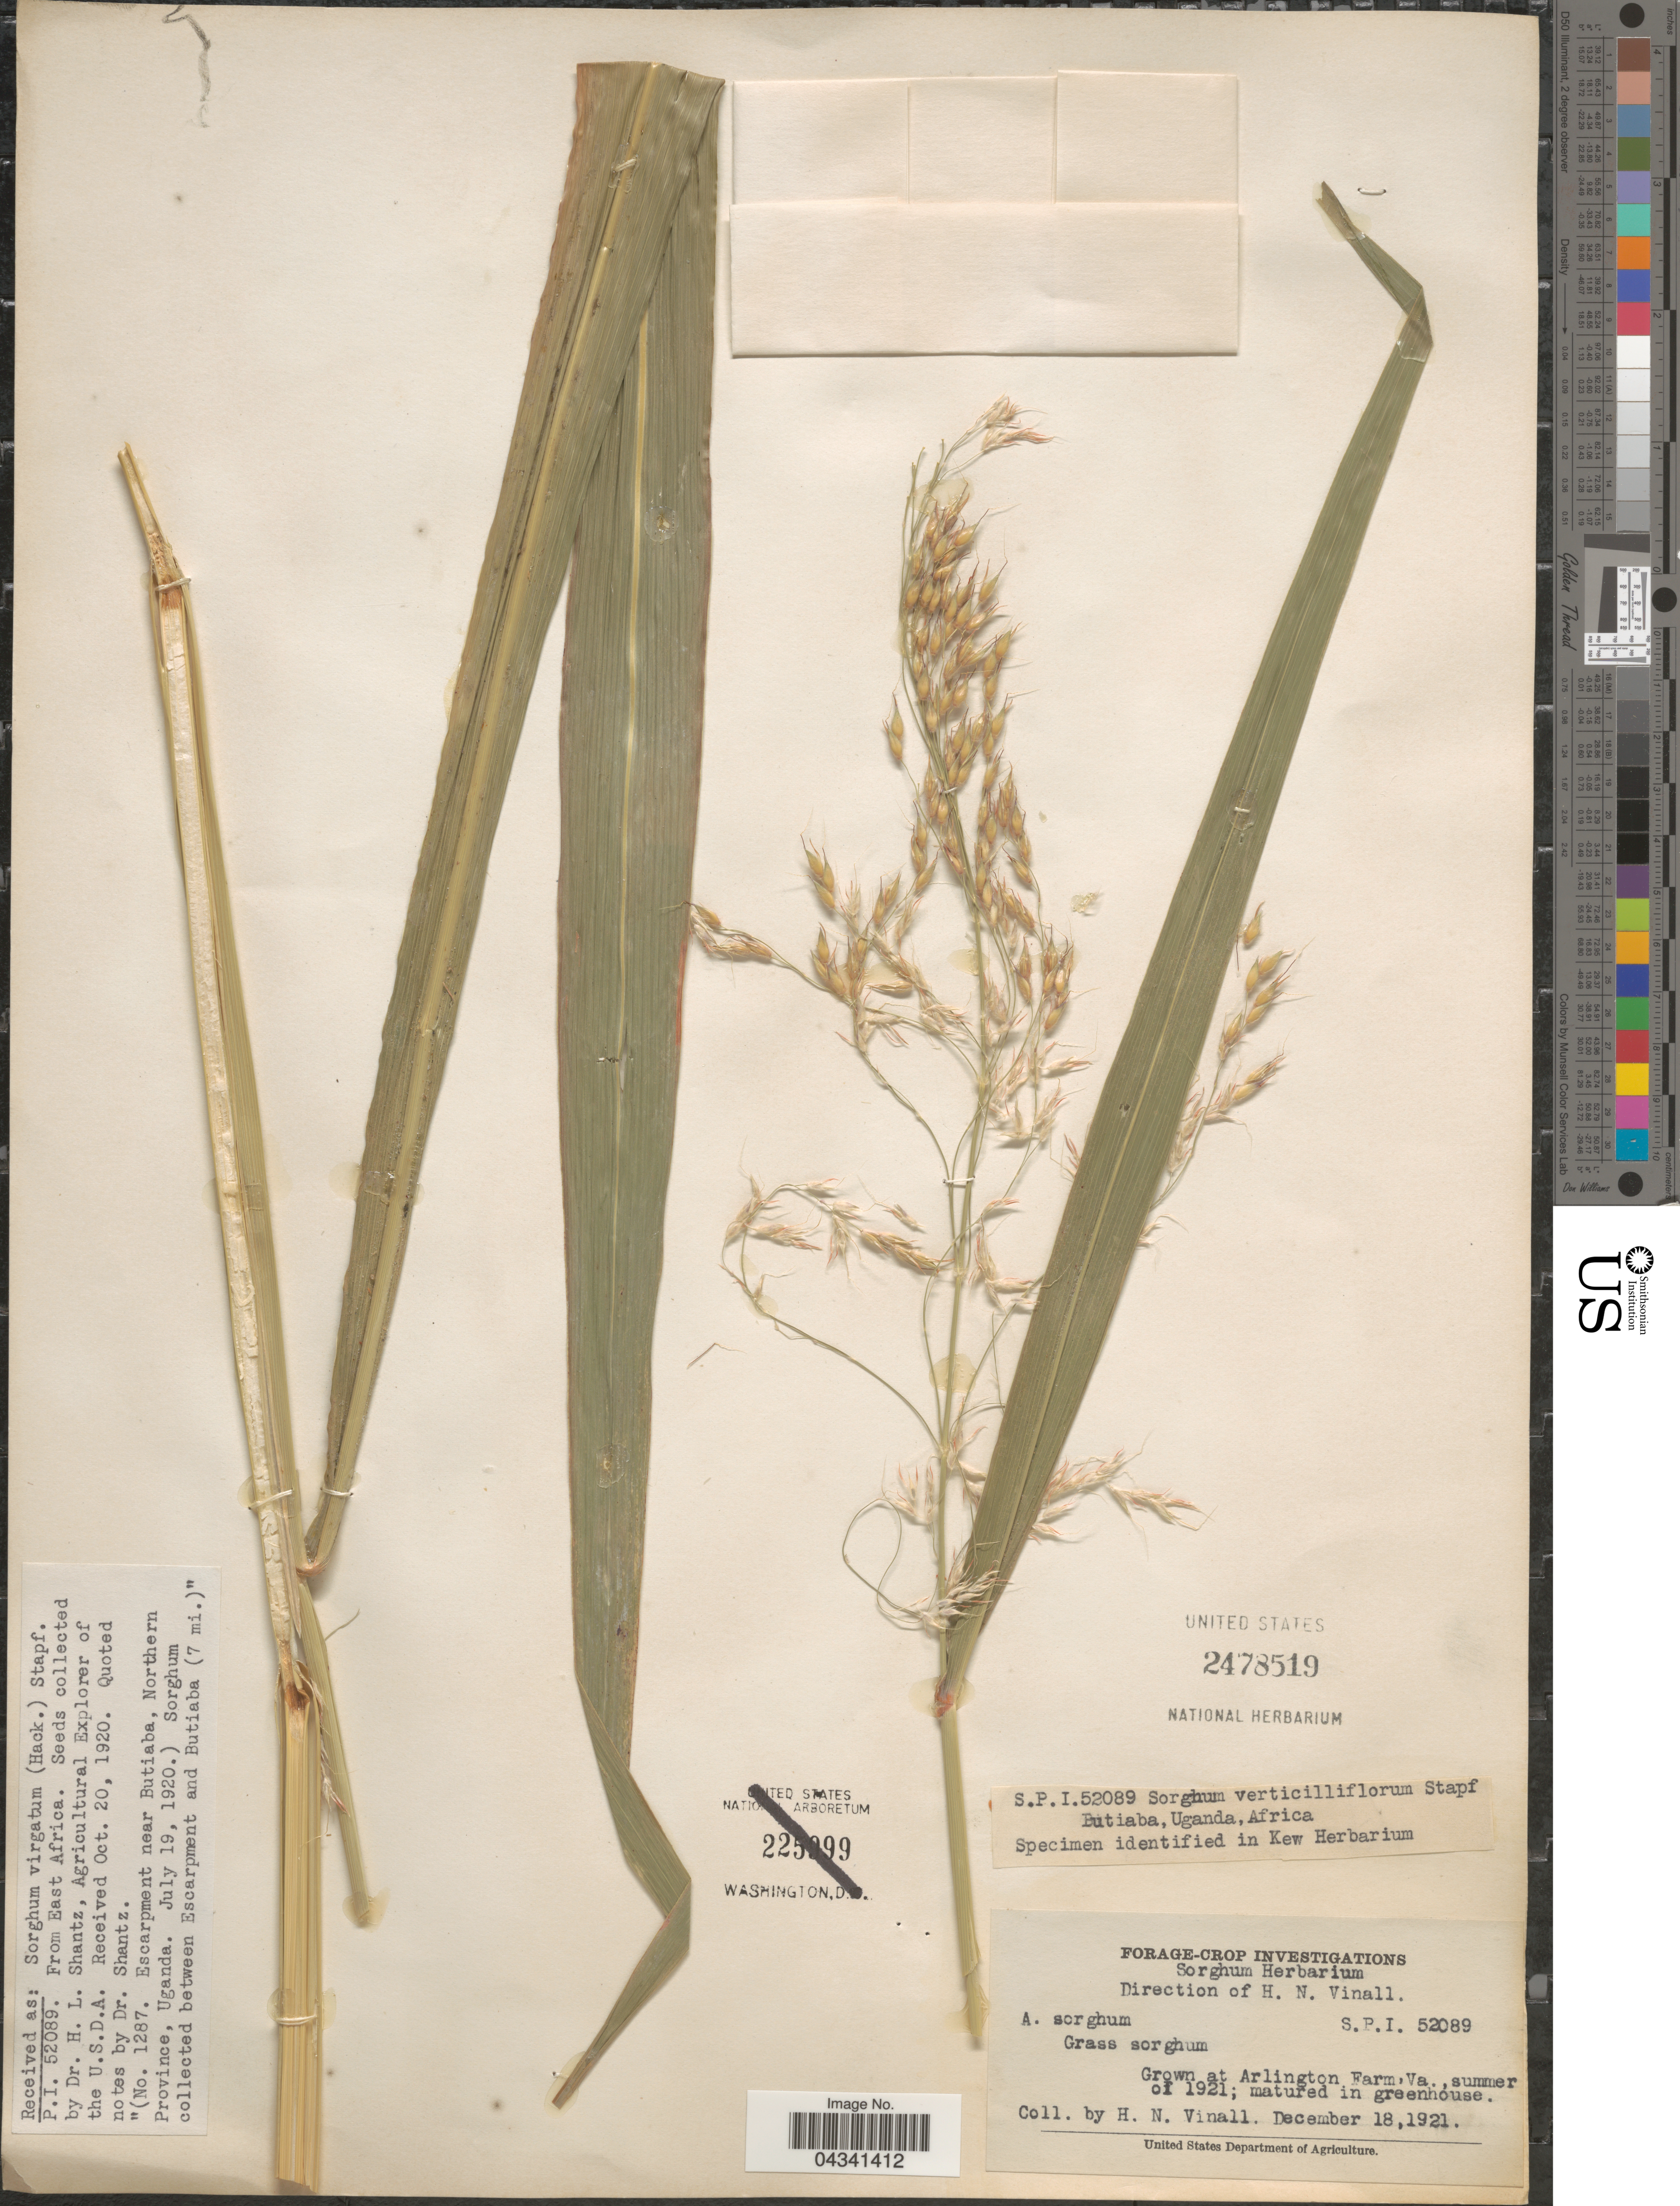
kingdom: Plantae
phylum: Tracheophyta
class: Liliopsida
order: Poales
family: Poaceae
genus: Sorghum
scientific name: Sorghum arundinaceum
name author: (Desv.) Stapf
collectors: H. Vinall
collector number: S.P.I. 52089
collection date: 1921-12-18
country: United States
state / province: Virginia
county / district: Arlington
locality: Grown at Arlington.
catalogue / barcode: US 2478519